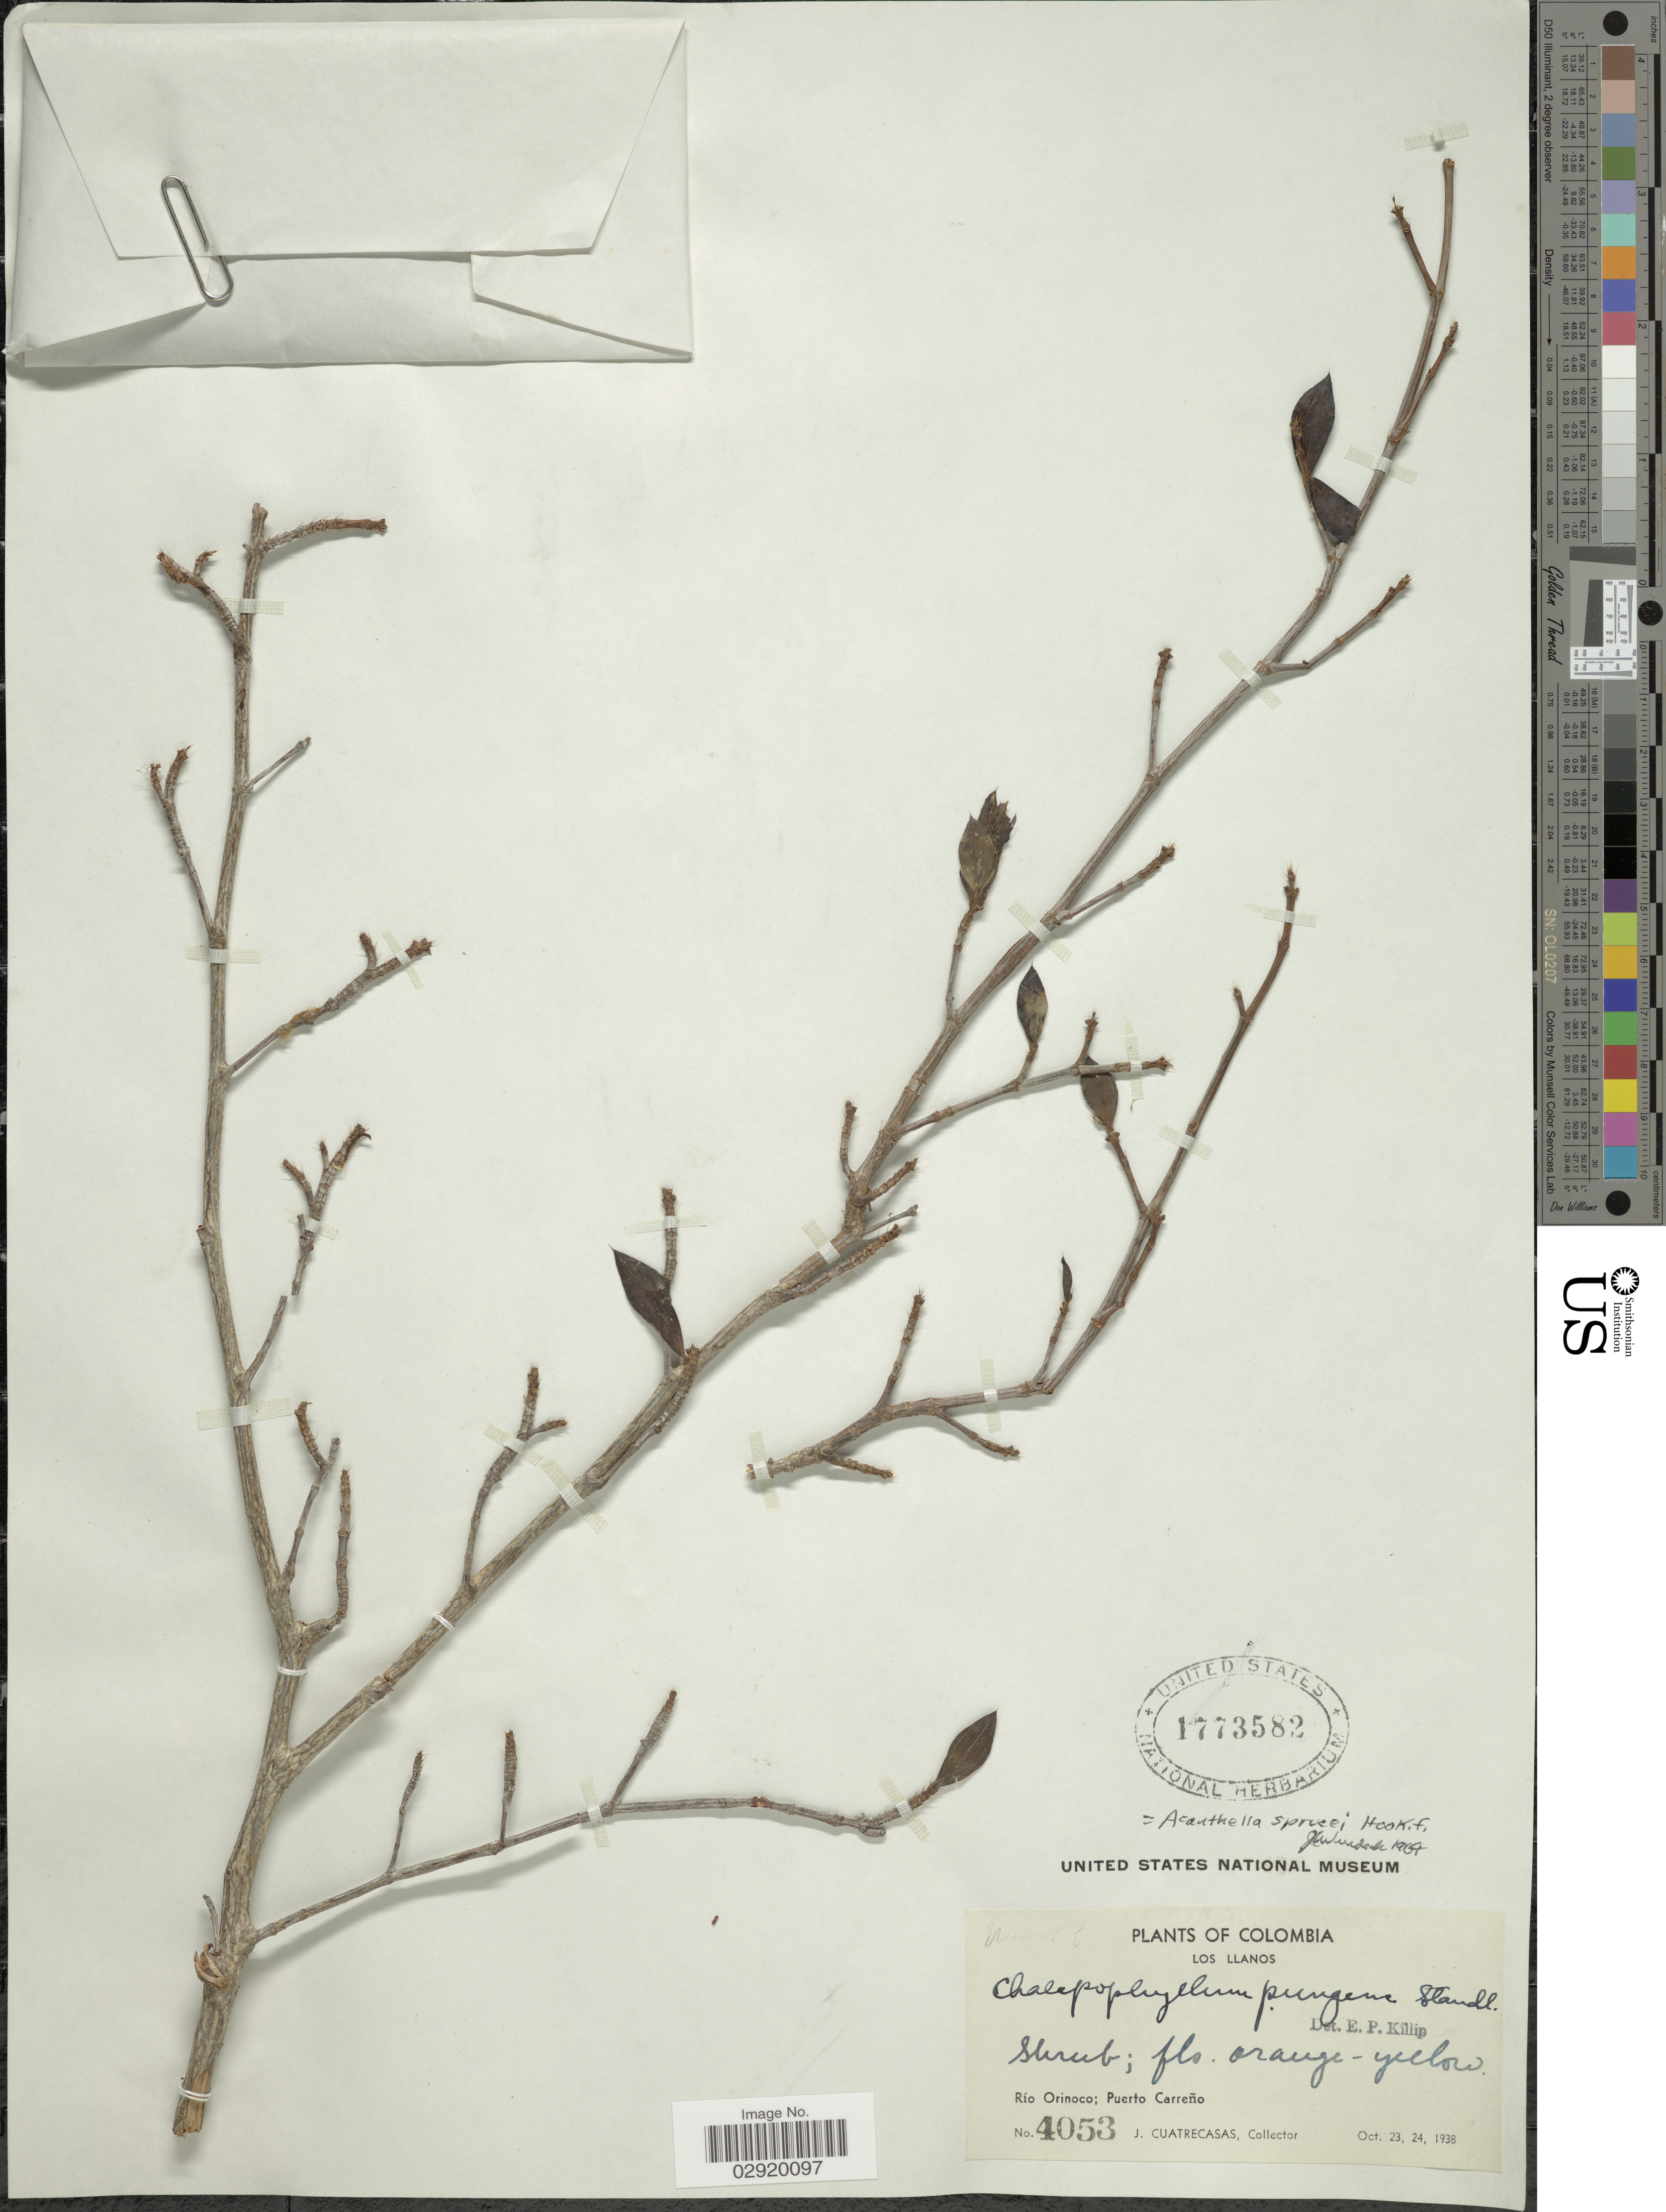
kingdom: Plantae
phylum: Tracheophyta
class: Magnoliopsida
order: Myrtales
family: Melastomataceae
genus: Acanthella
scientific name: Acanthella sprucei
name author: Benth. & Hook. f.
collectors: J. Cuatrecasas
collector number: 4053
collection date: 1938-10-23/1938-10-24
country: Colombia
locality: Los Llanos. Río Orinoco; Puerto Carreño.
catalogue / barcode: US 1773582